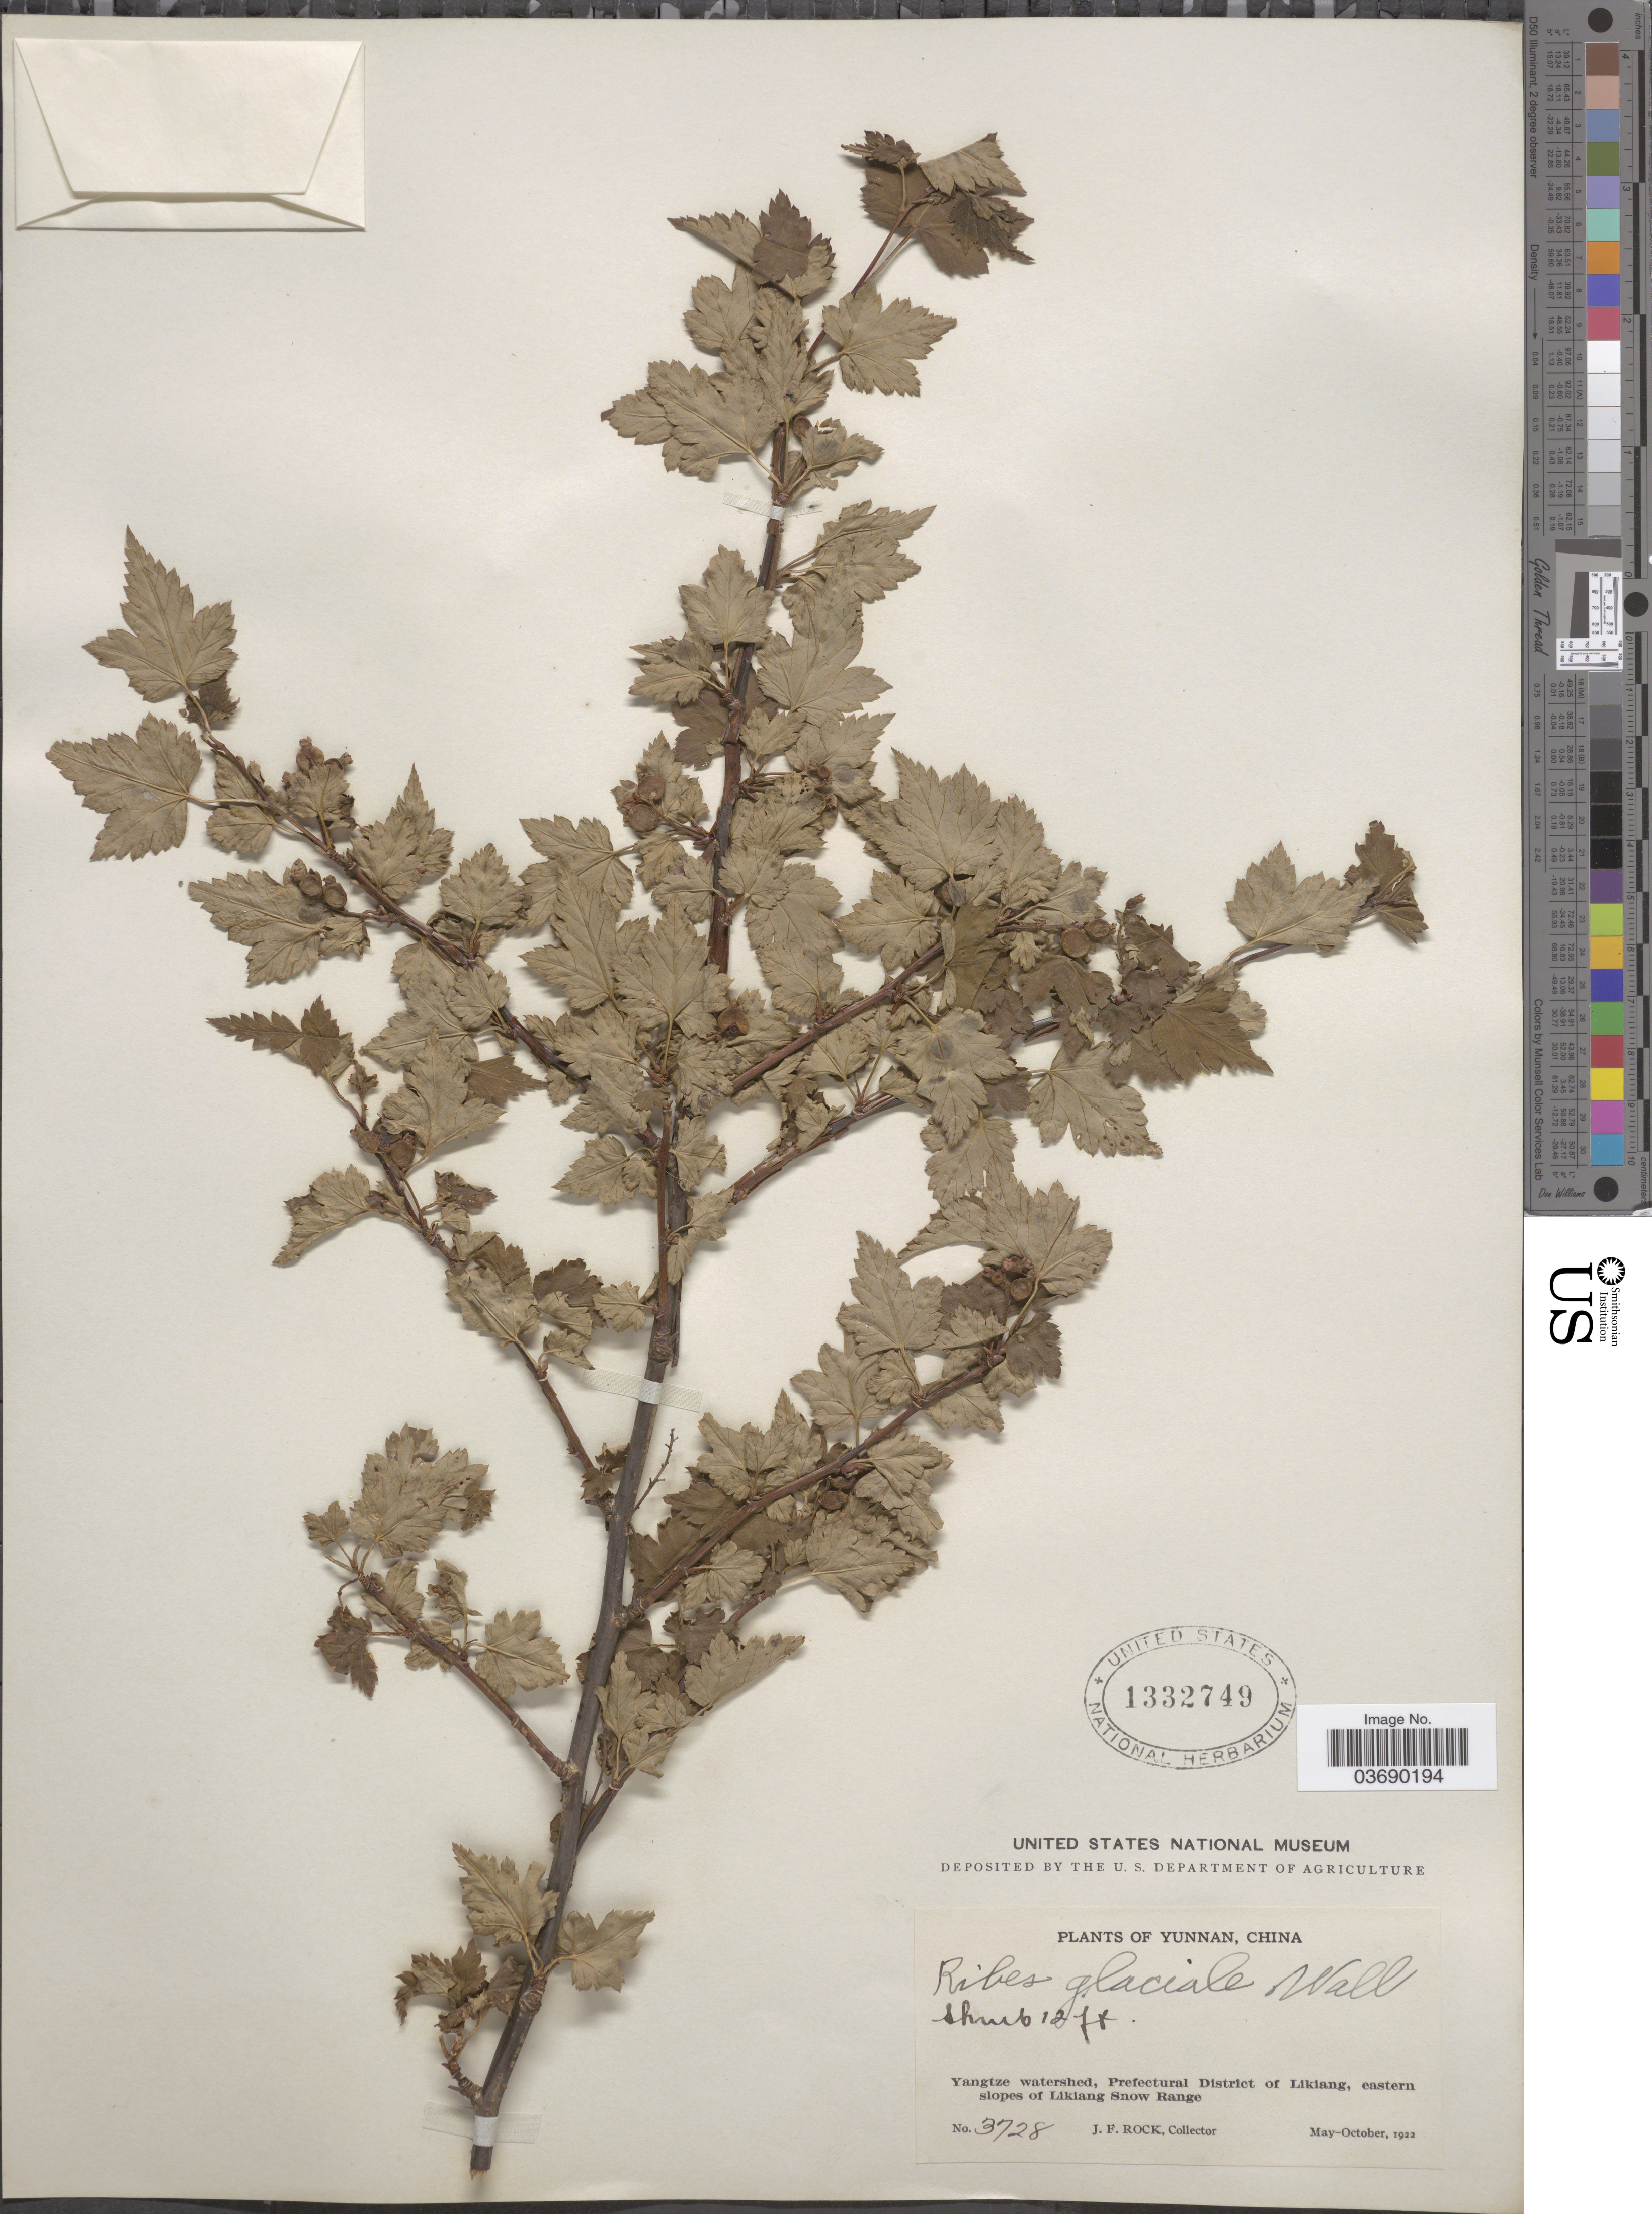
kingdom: Plantae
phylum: Tracheophyta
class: Magnoliopsida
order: Saxifragales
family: Grossulariaceae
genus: Ribes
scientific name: Ribes glaciale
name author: Wall.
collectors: J. Rock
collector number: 3728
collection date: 1922-05/1922-10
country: China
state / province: Yunnan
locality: Yangtze watershed, Prefectural District of Likiang, eastern slopes of Likiang Snow Range.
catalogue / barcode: US 1332749